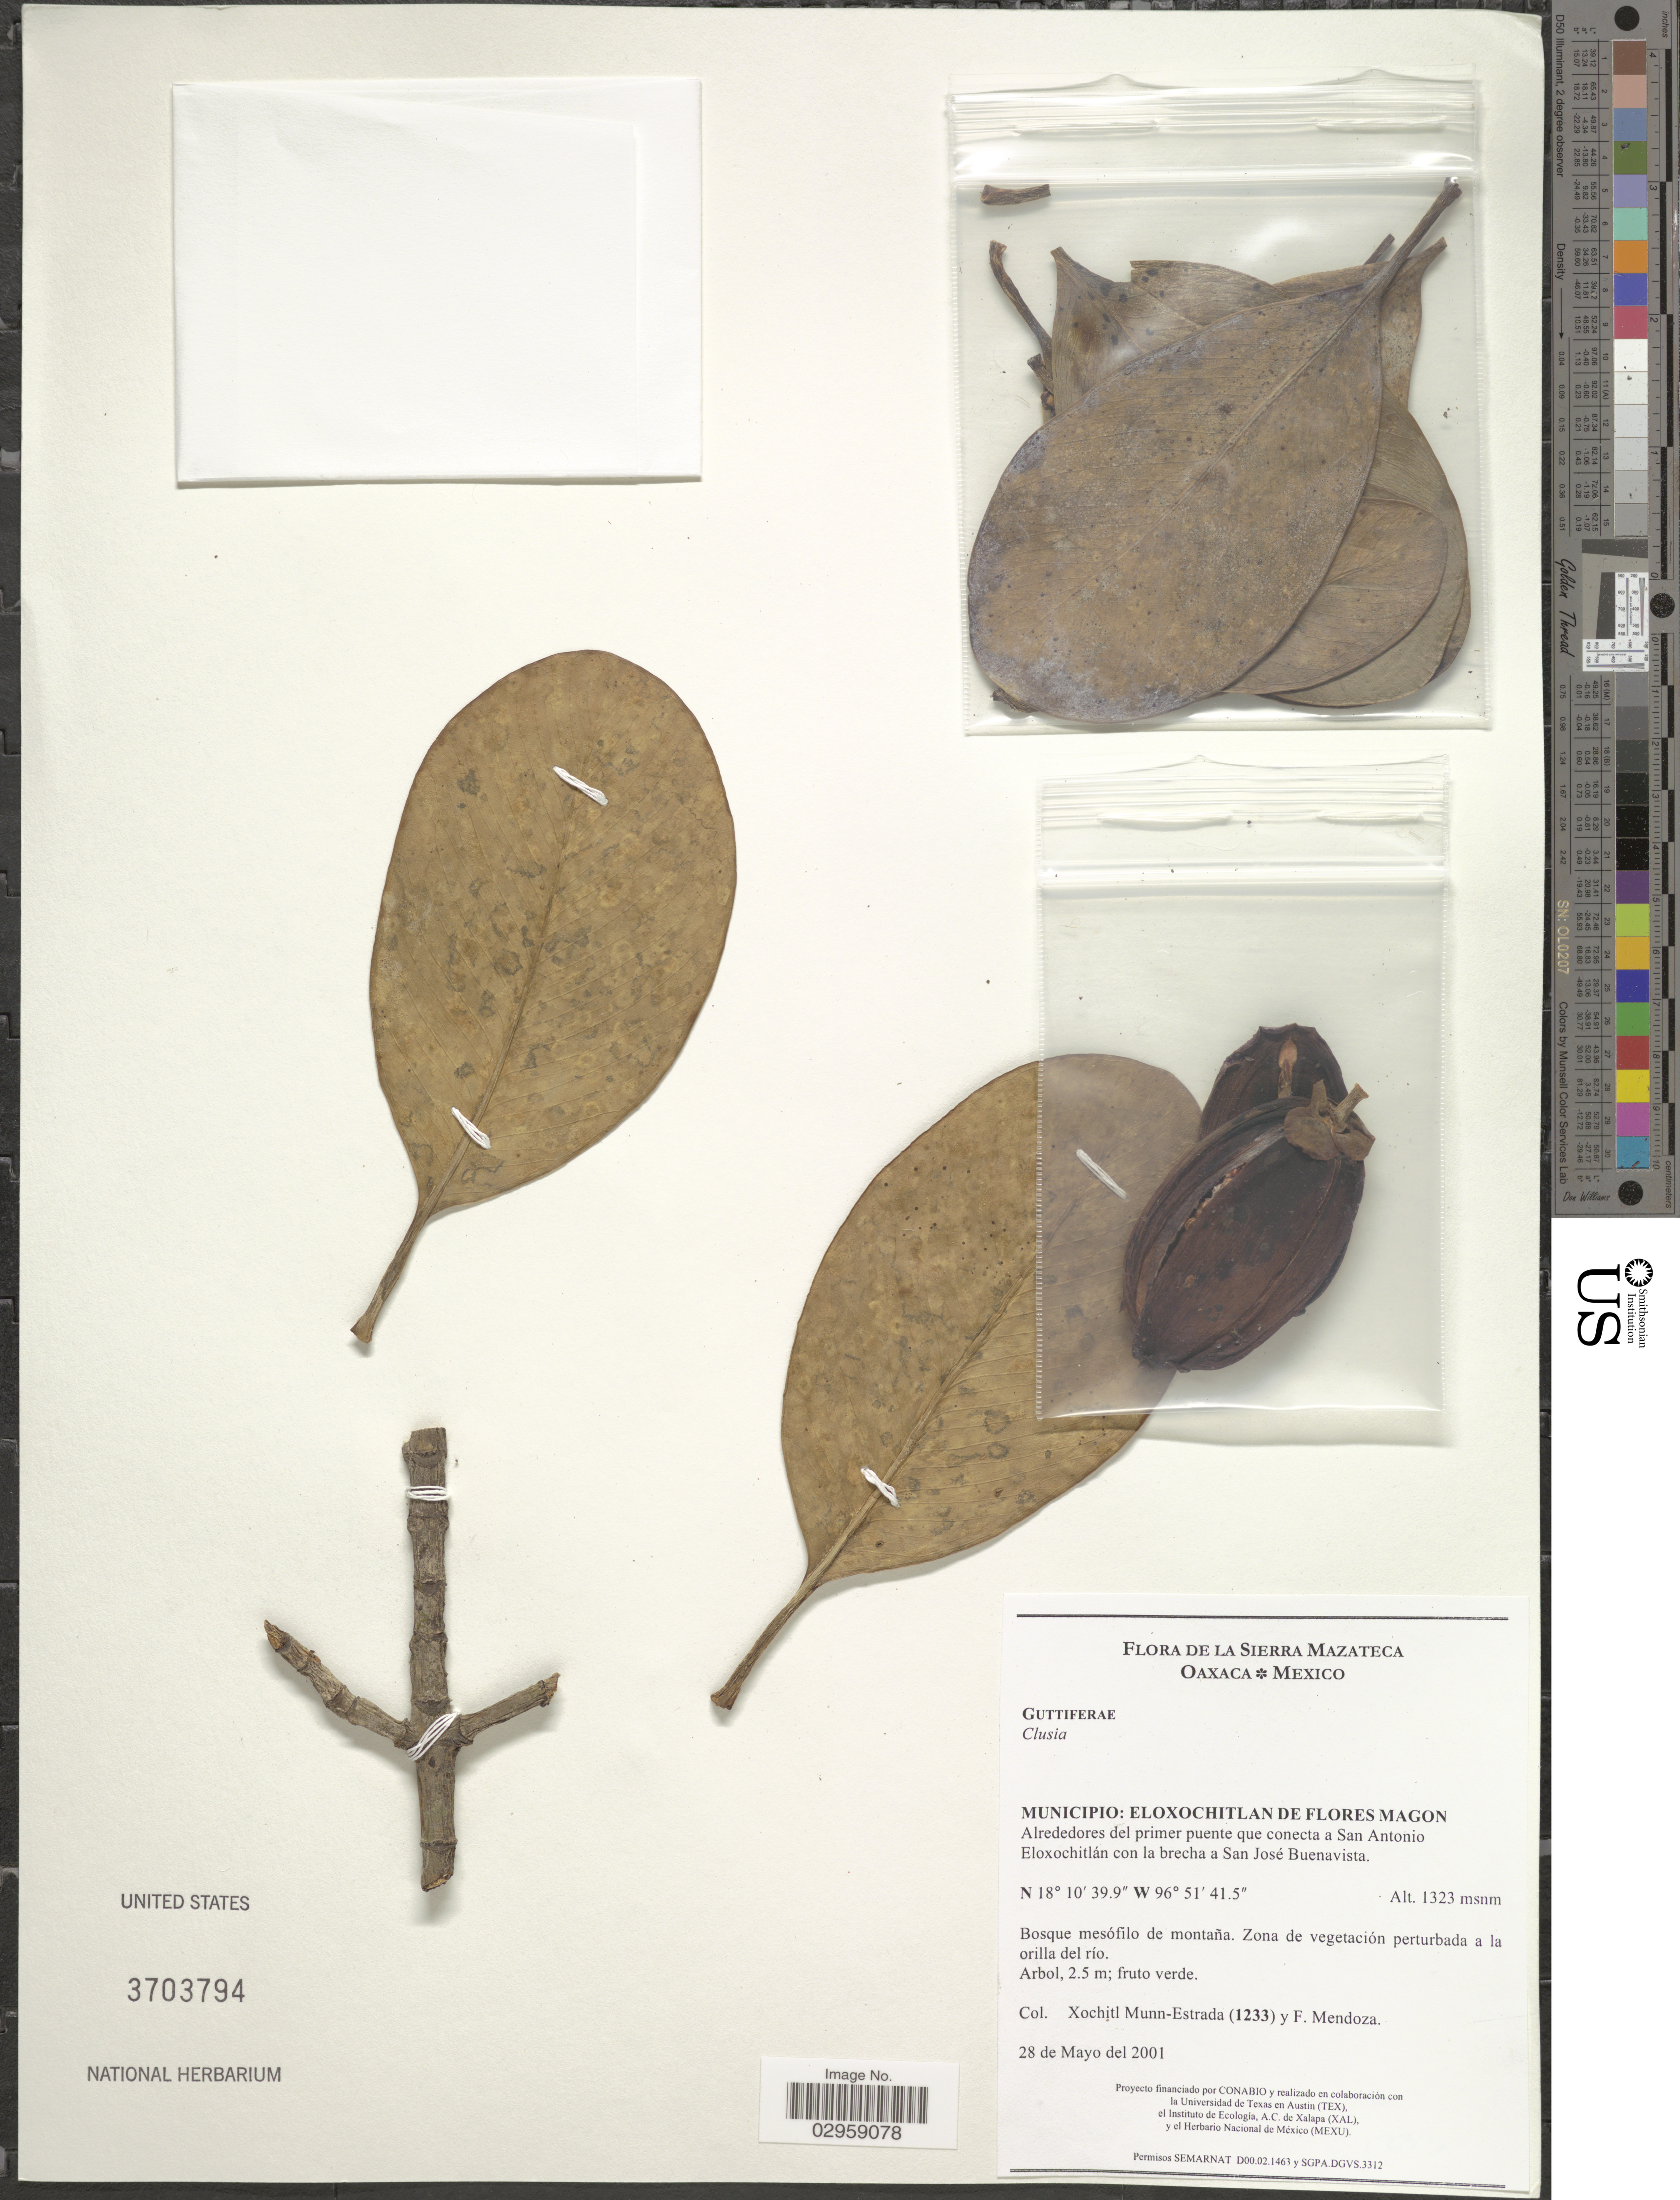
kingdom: Plantae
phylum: Tracheophyta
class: Magnoliopsida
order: Malpighiales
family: Clusiaceae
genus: Clusia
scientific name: Clusia sp.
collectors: X. Munn-Estrada & F. Mendoza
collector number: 1233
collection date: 2001-05-28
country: Mexico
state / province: Oaxaca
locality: Sierra Mazateca. Municipio: Eloxochitlan de Flores Magon. Alrededores del primer puente que conecta a San Antonio Eloxochitlán con la brecha a San José Buenavista.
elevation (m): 1323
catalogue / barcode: US 3703794